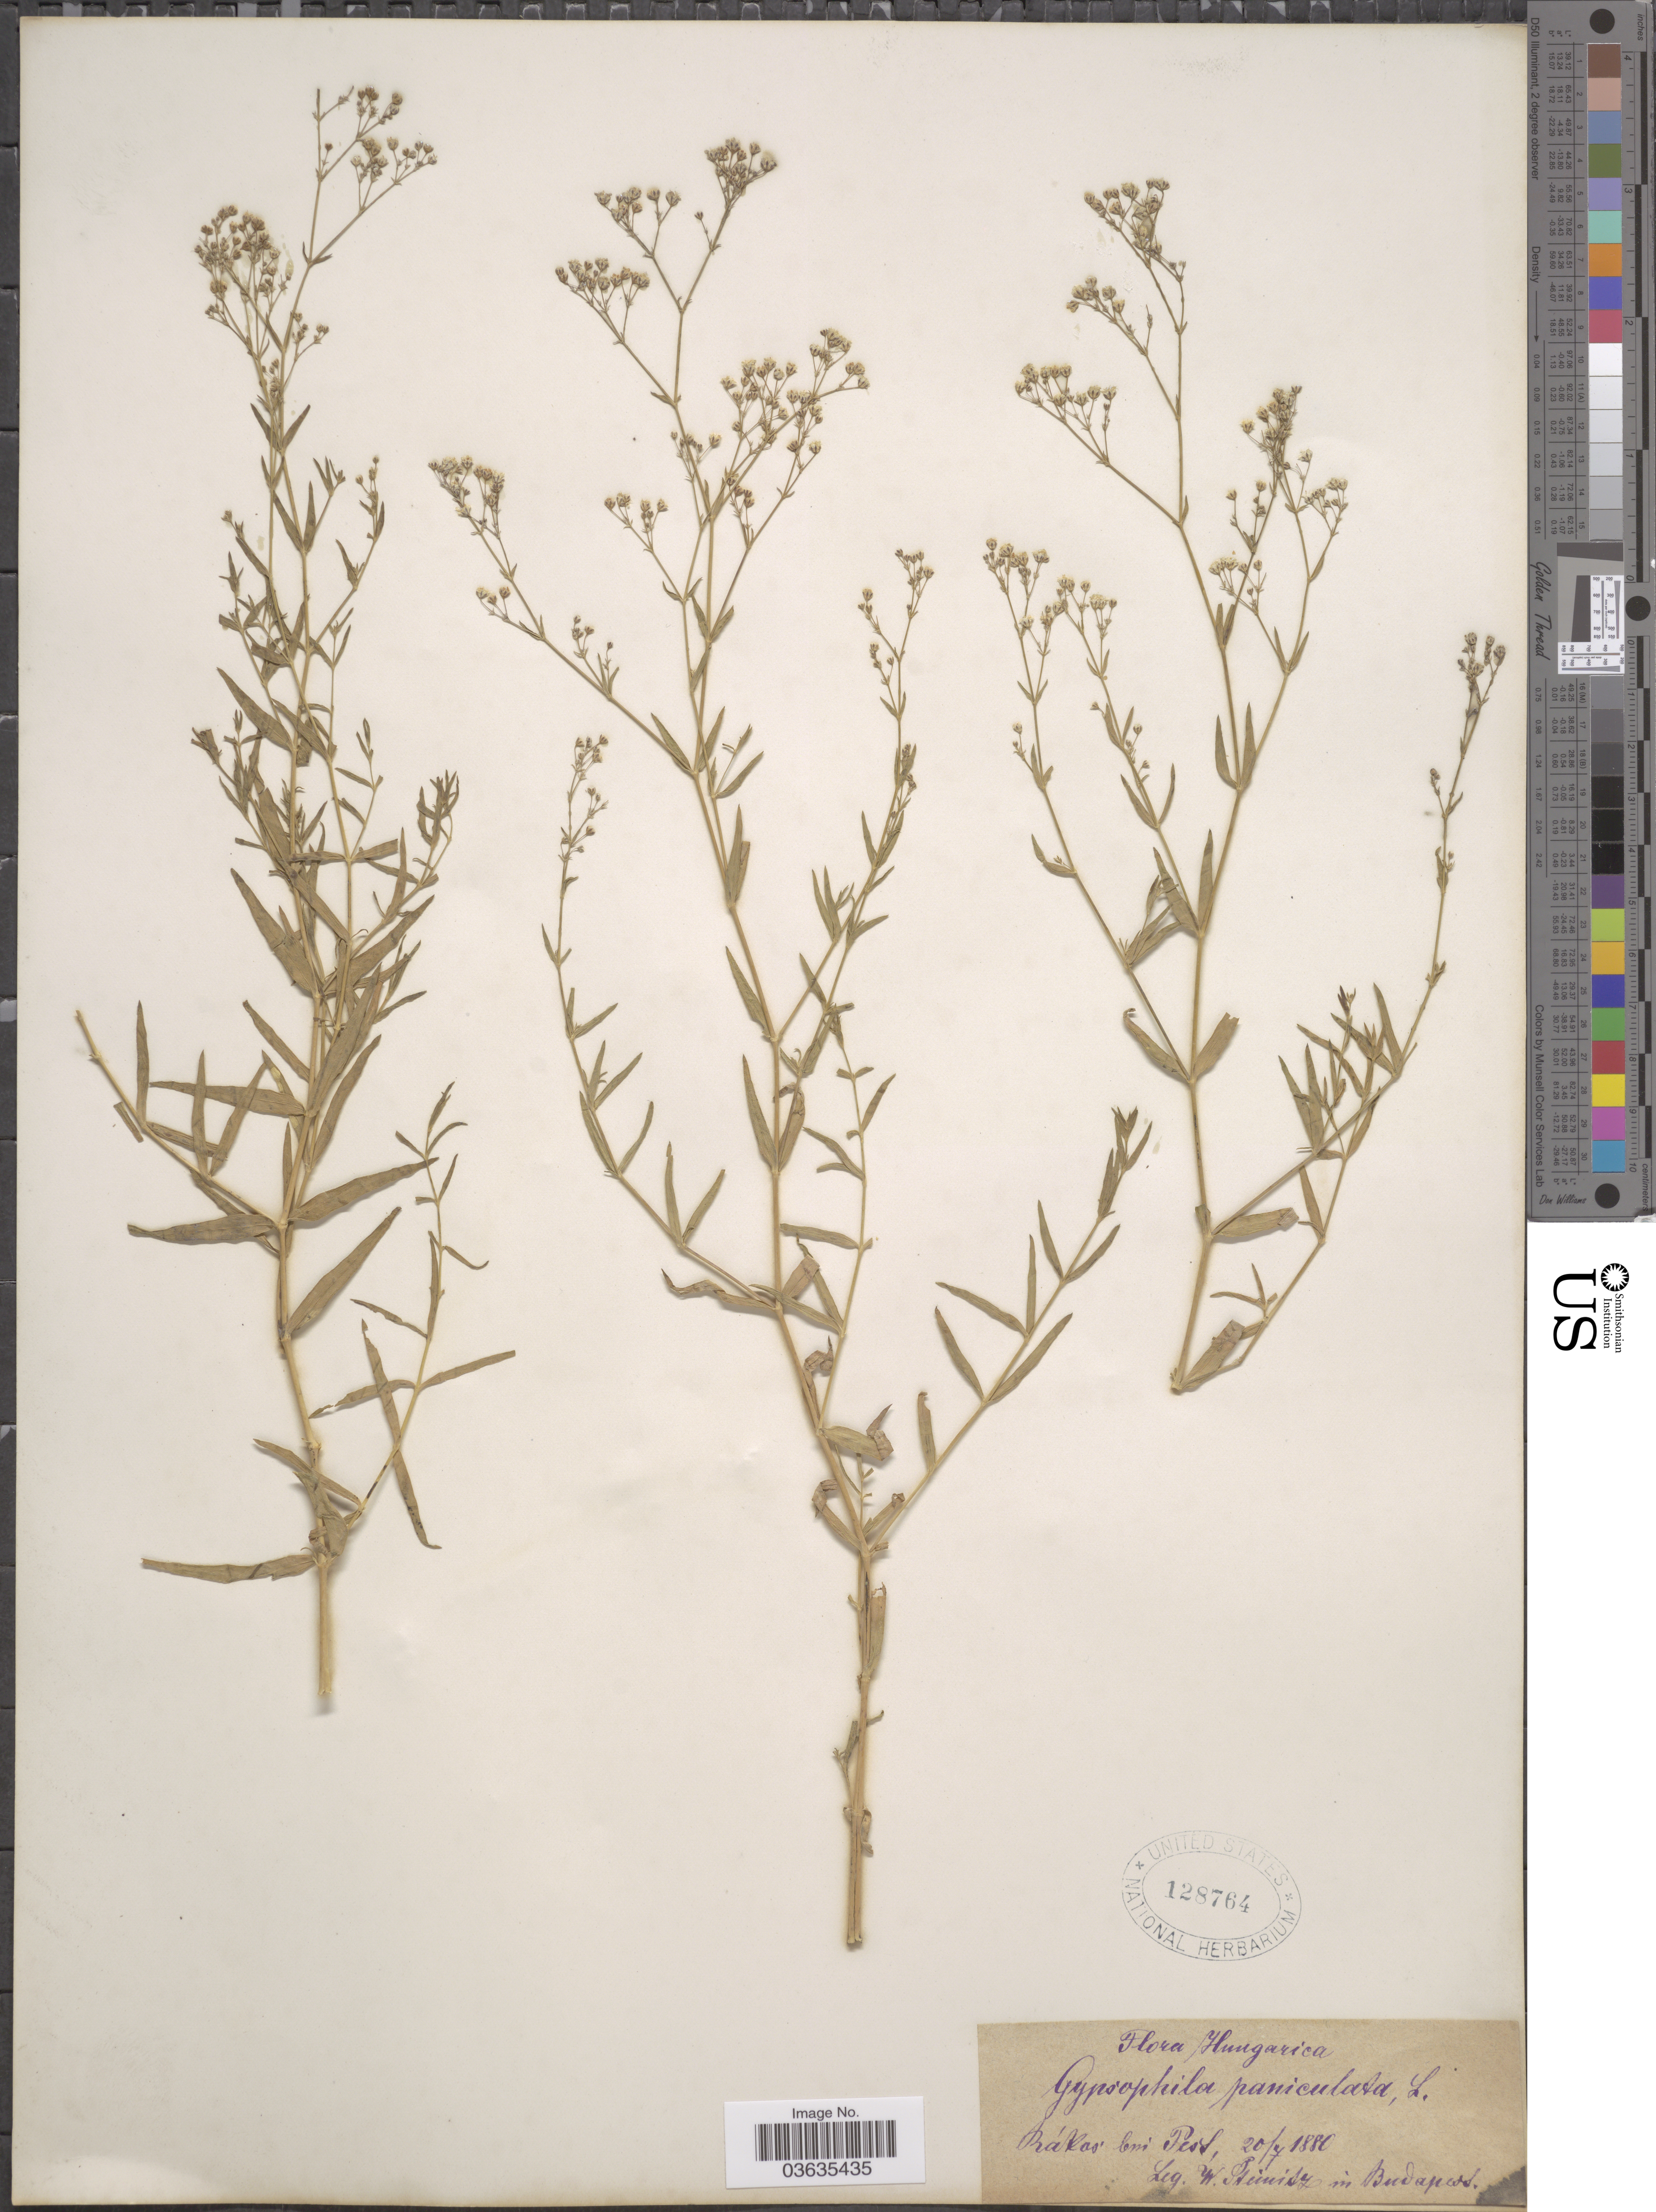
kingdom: Plantae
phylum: Tracheophyta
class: Magnoliopsida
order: Caryophyllales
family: Caryophyllaceae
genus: Gypsophila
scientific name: Gypsophila paniculata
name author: L.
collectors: W. Steinitz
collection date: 1880-07-20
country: Hungary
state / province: Budapest, Capital District of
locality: Rákas [interpreted] bei Pest.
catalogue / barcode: US 128764